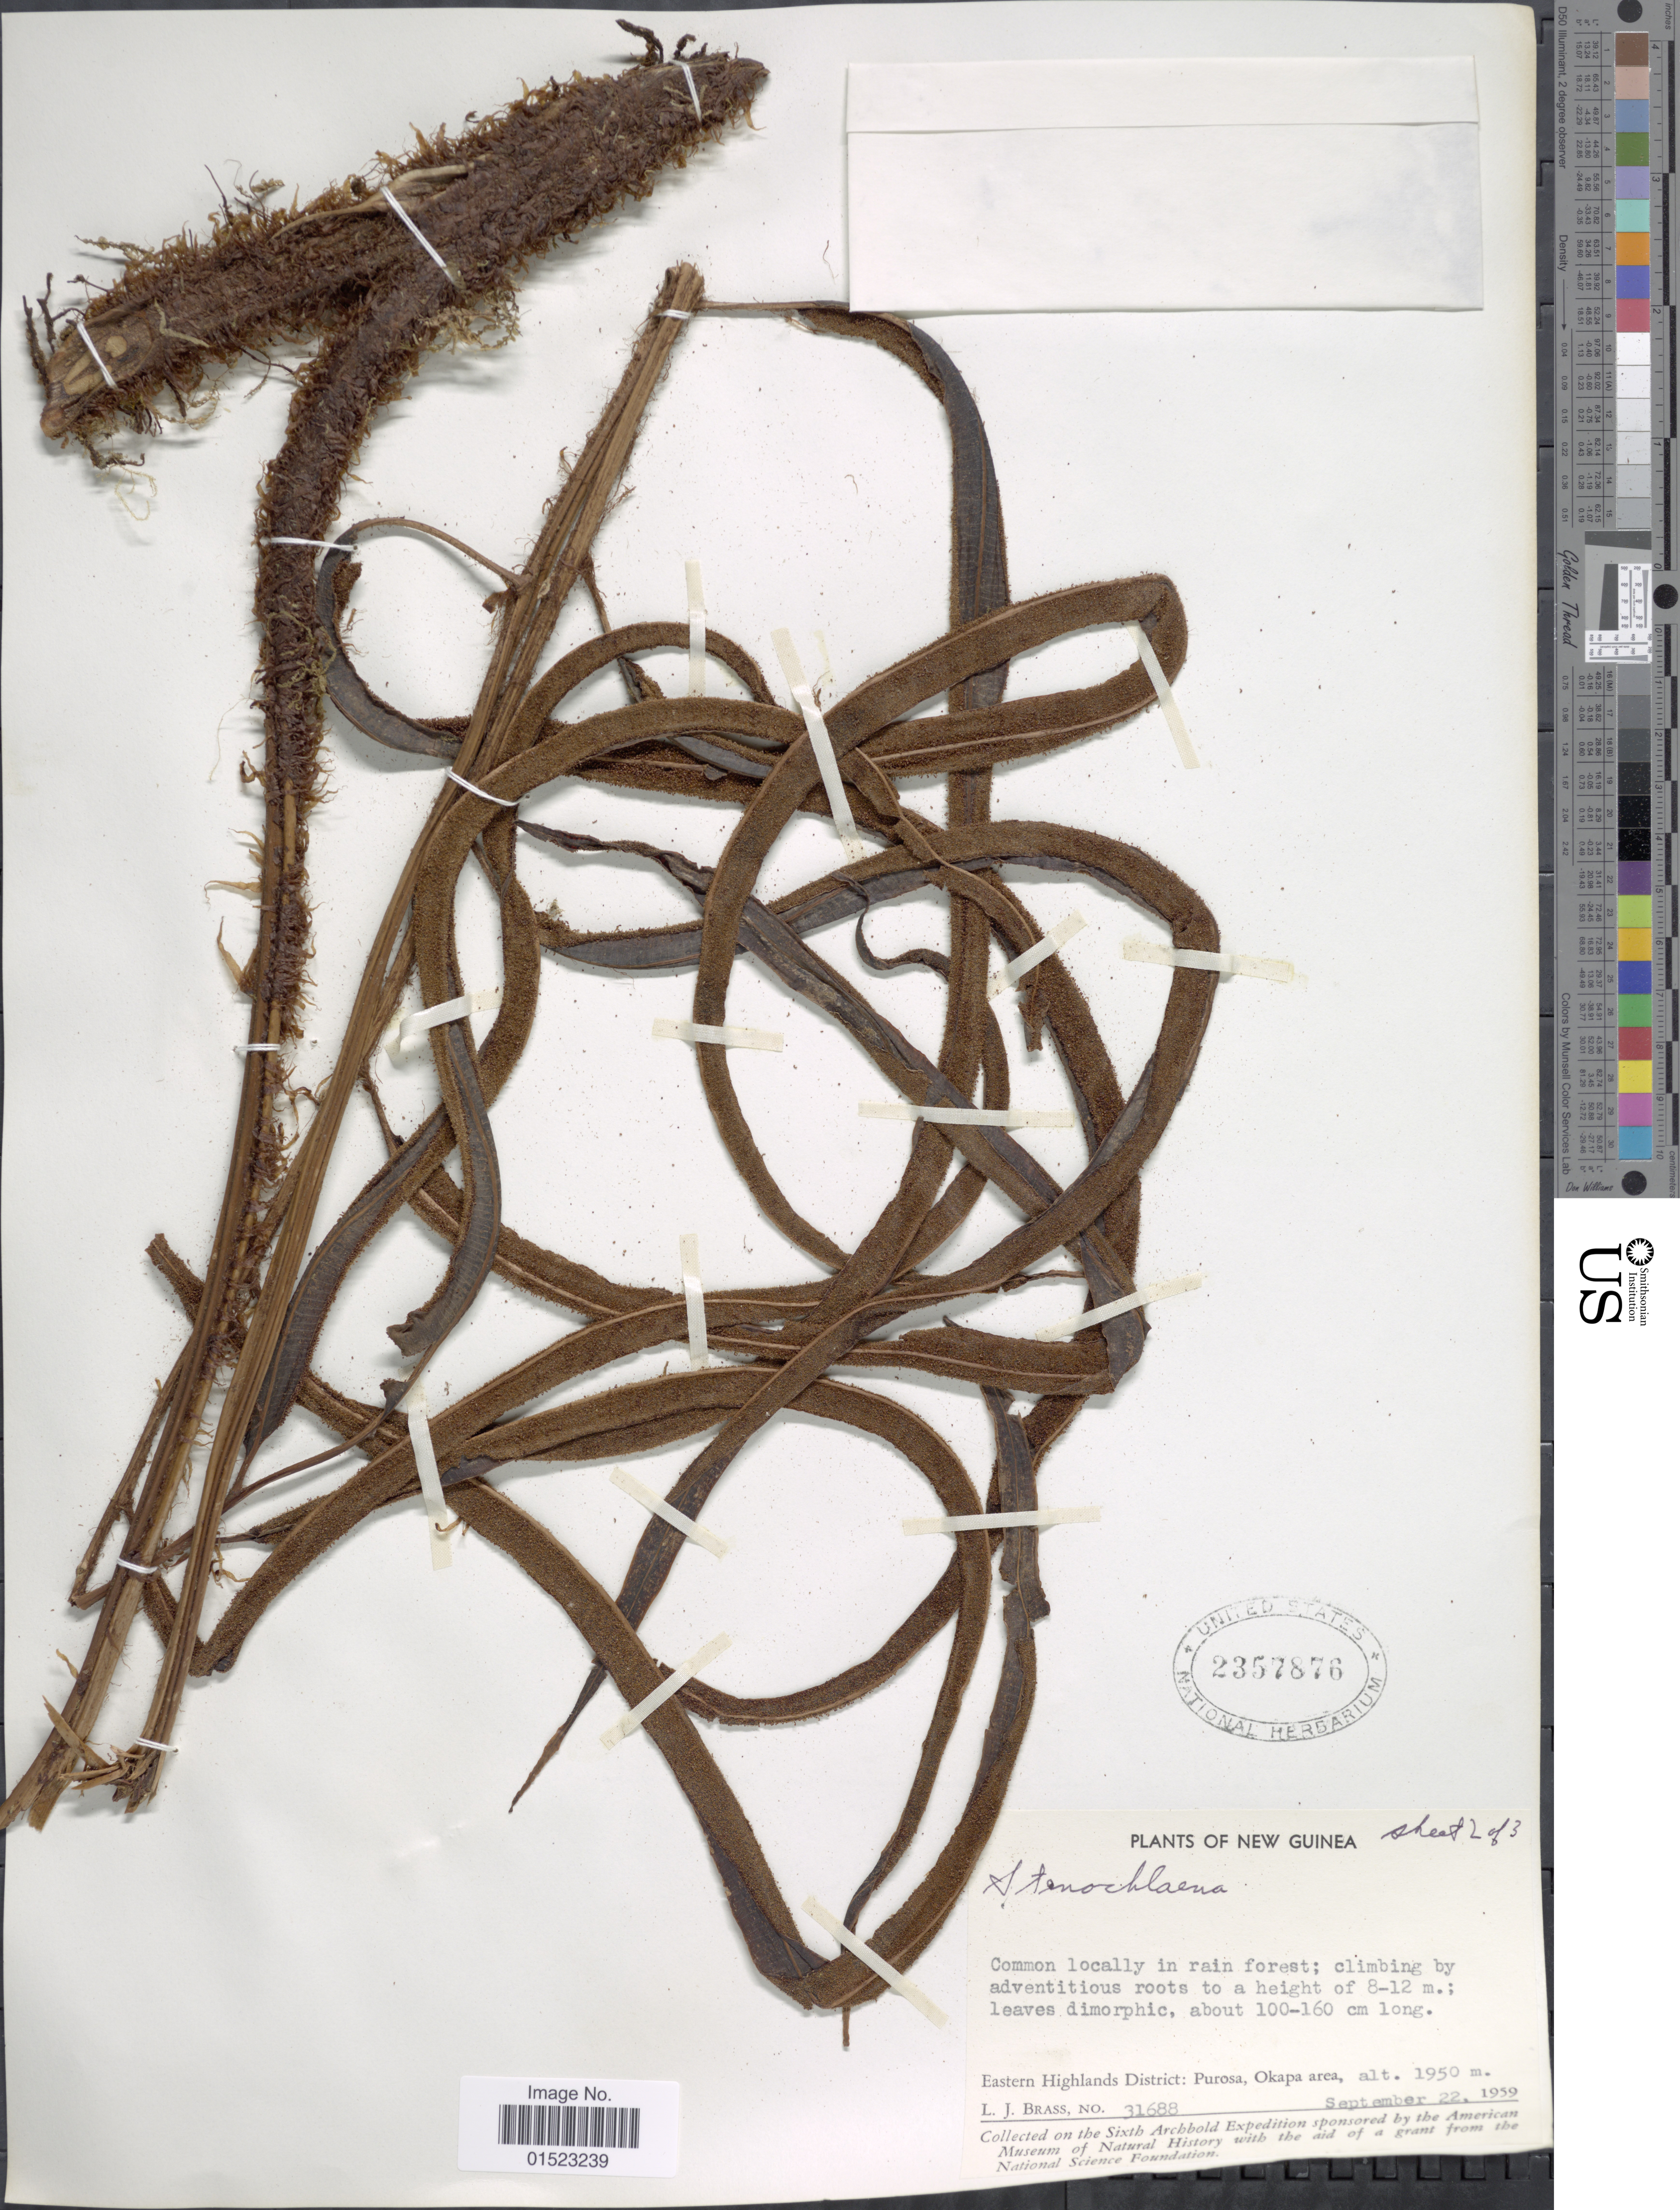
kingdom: Plantae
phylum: Tracheophyta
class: Polypodiopsida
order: Polypodiales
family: Blechnaceae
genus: Brainea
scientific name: Brainea sp.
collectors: L. J. Brass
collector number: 31688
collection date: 1959-09-22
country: Papua New Guinea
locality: Eastern Highlands District, Purosa, Okapa area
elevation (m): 1950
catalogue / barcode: US 2357876